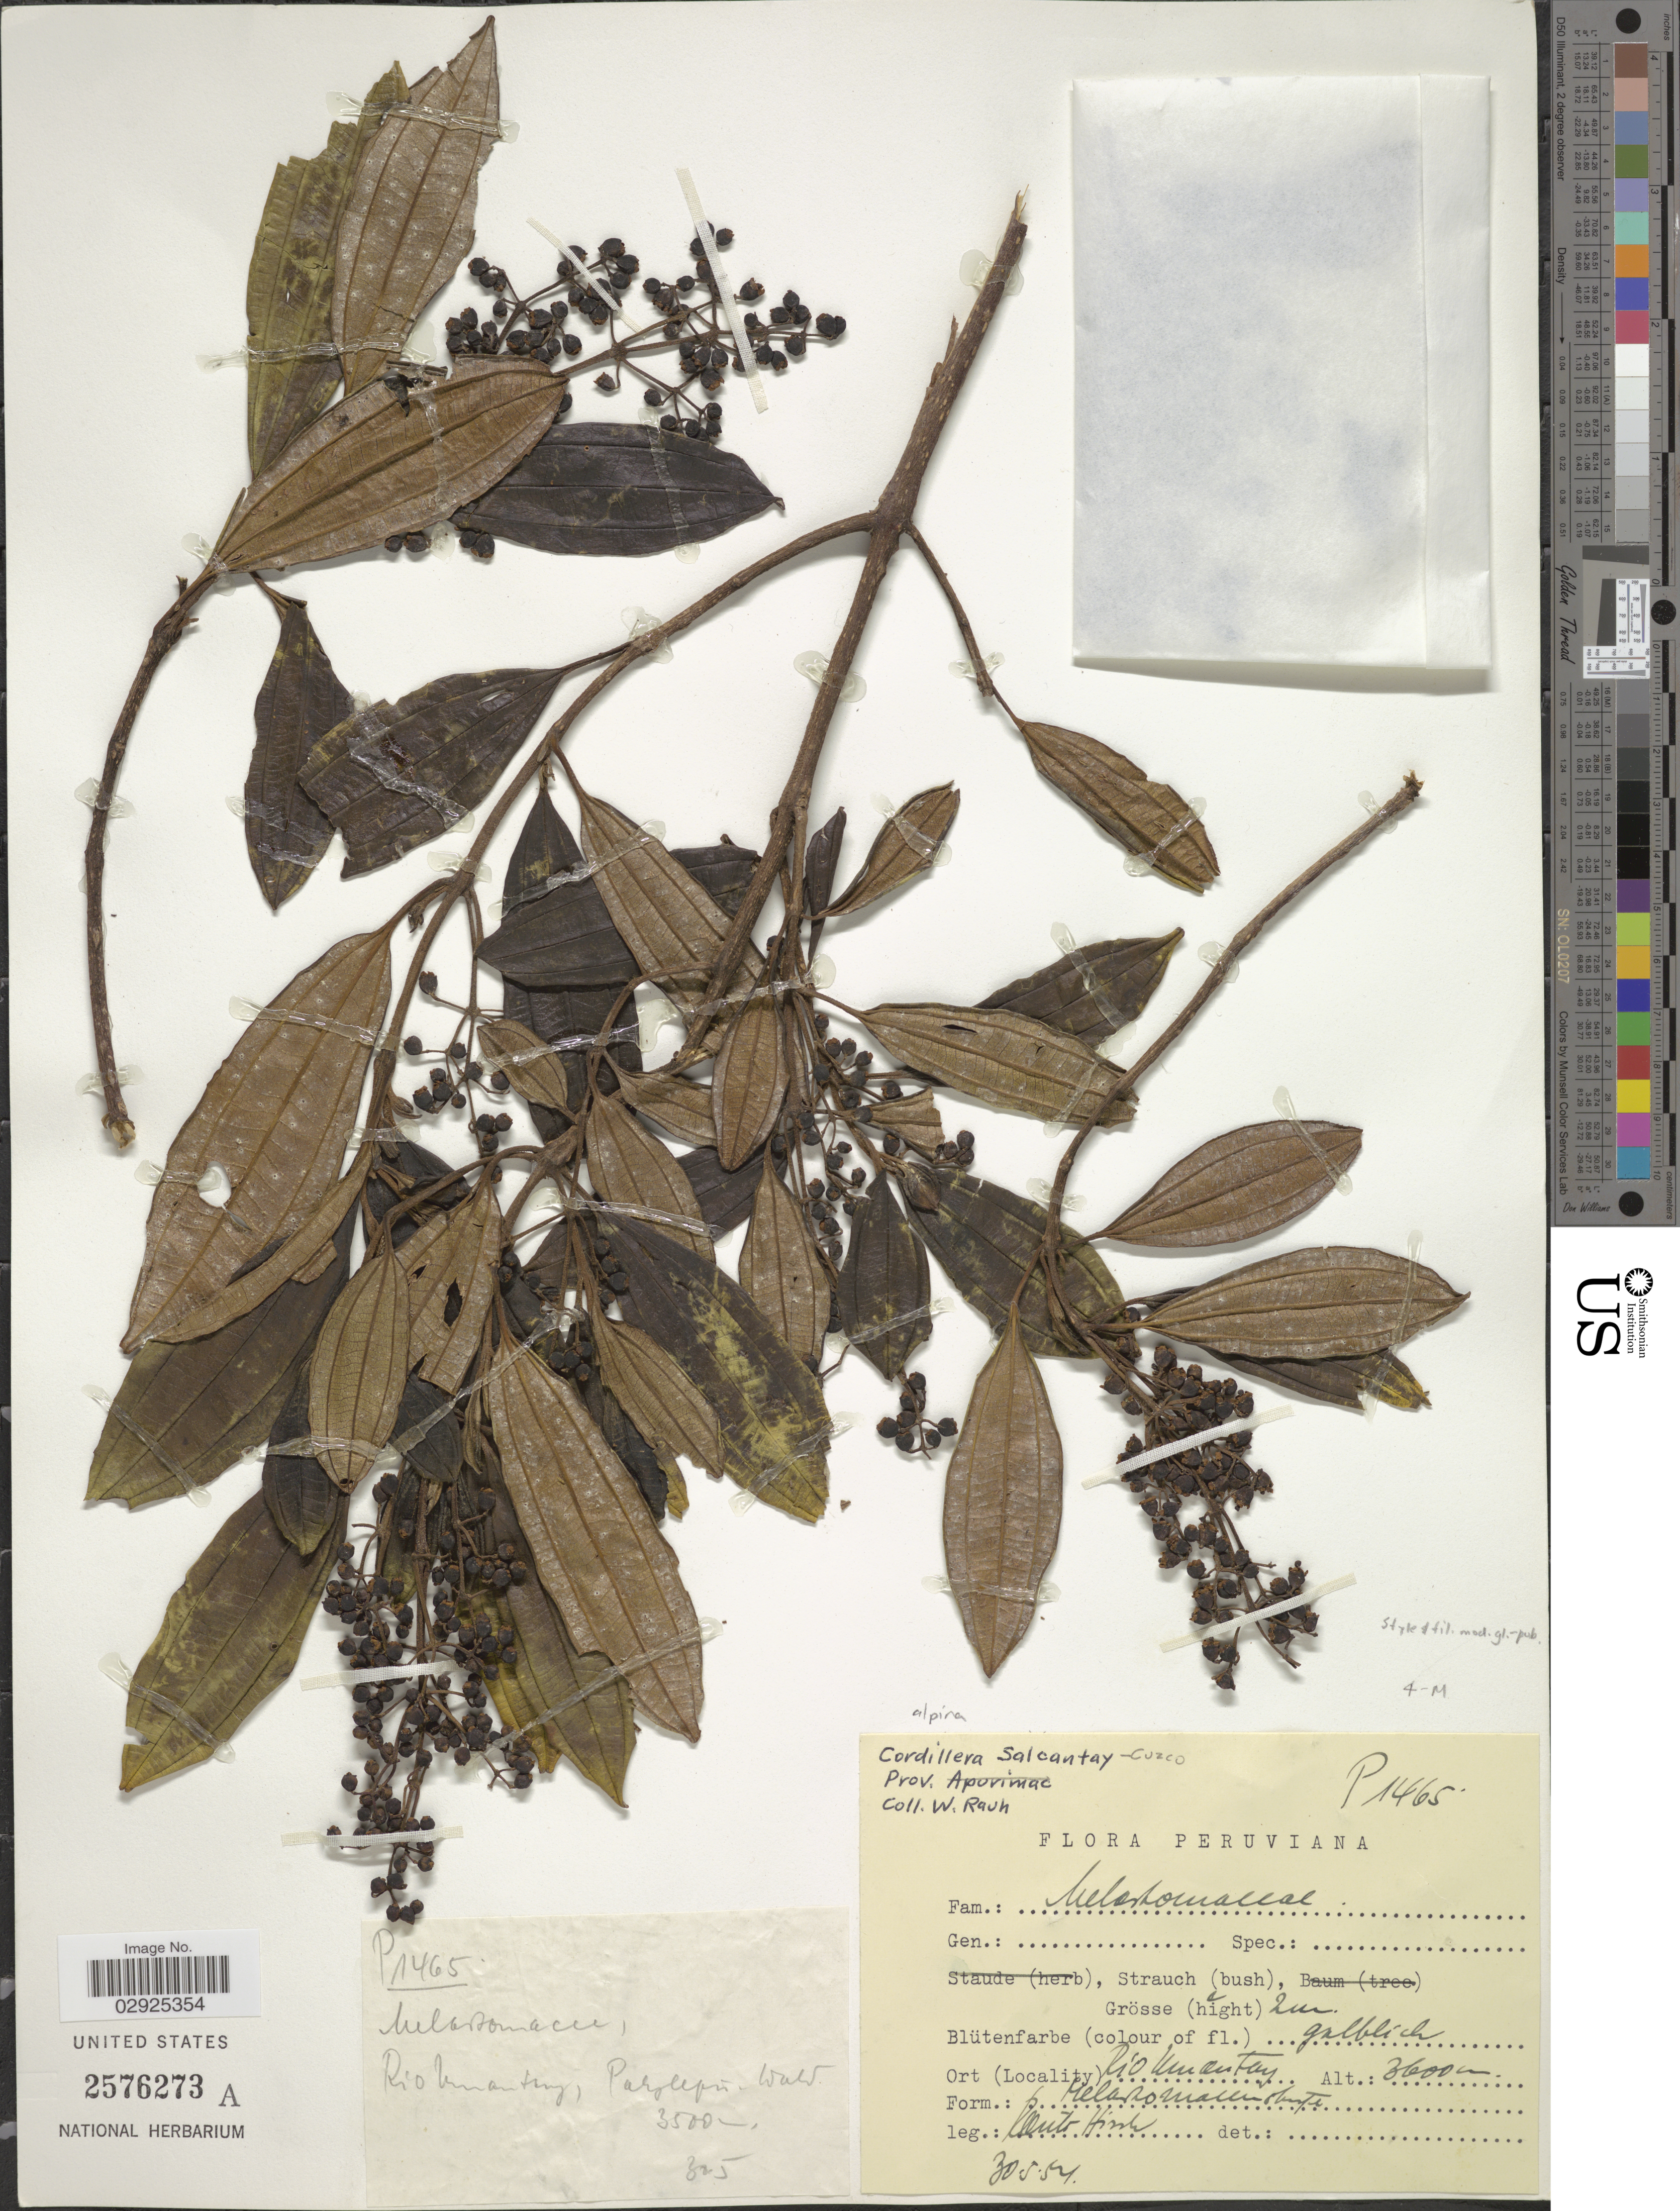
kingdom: Plantae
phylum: Tracheophyta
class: Magnoliopsida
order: Myrtales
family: Melastomataceae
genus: Miconia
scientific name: Miconia alpina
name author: Cogn.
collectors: W. Rauh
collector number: P1465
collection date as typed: Transcribed d/m/y: 30/5/54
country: Peru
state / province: Cusco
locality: Río Umantay, Cordillera Salcantay - Cuzco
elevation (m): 3600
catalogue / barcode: US 2576273A